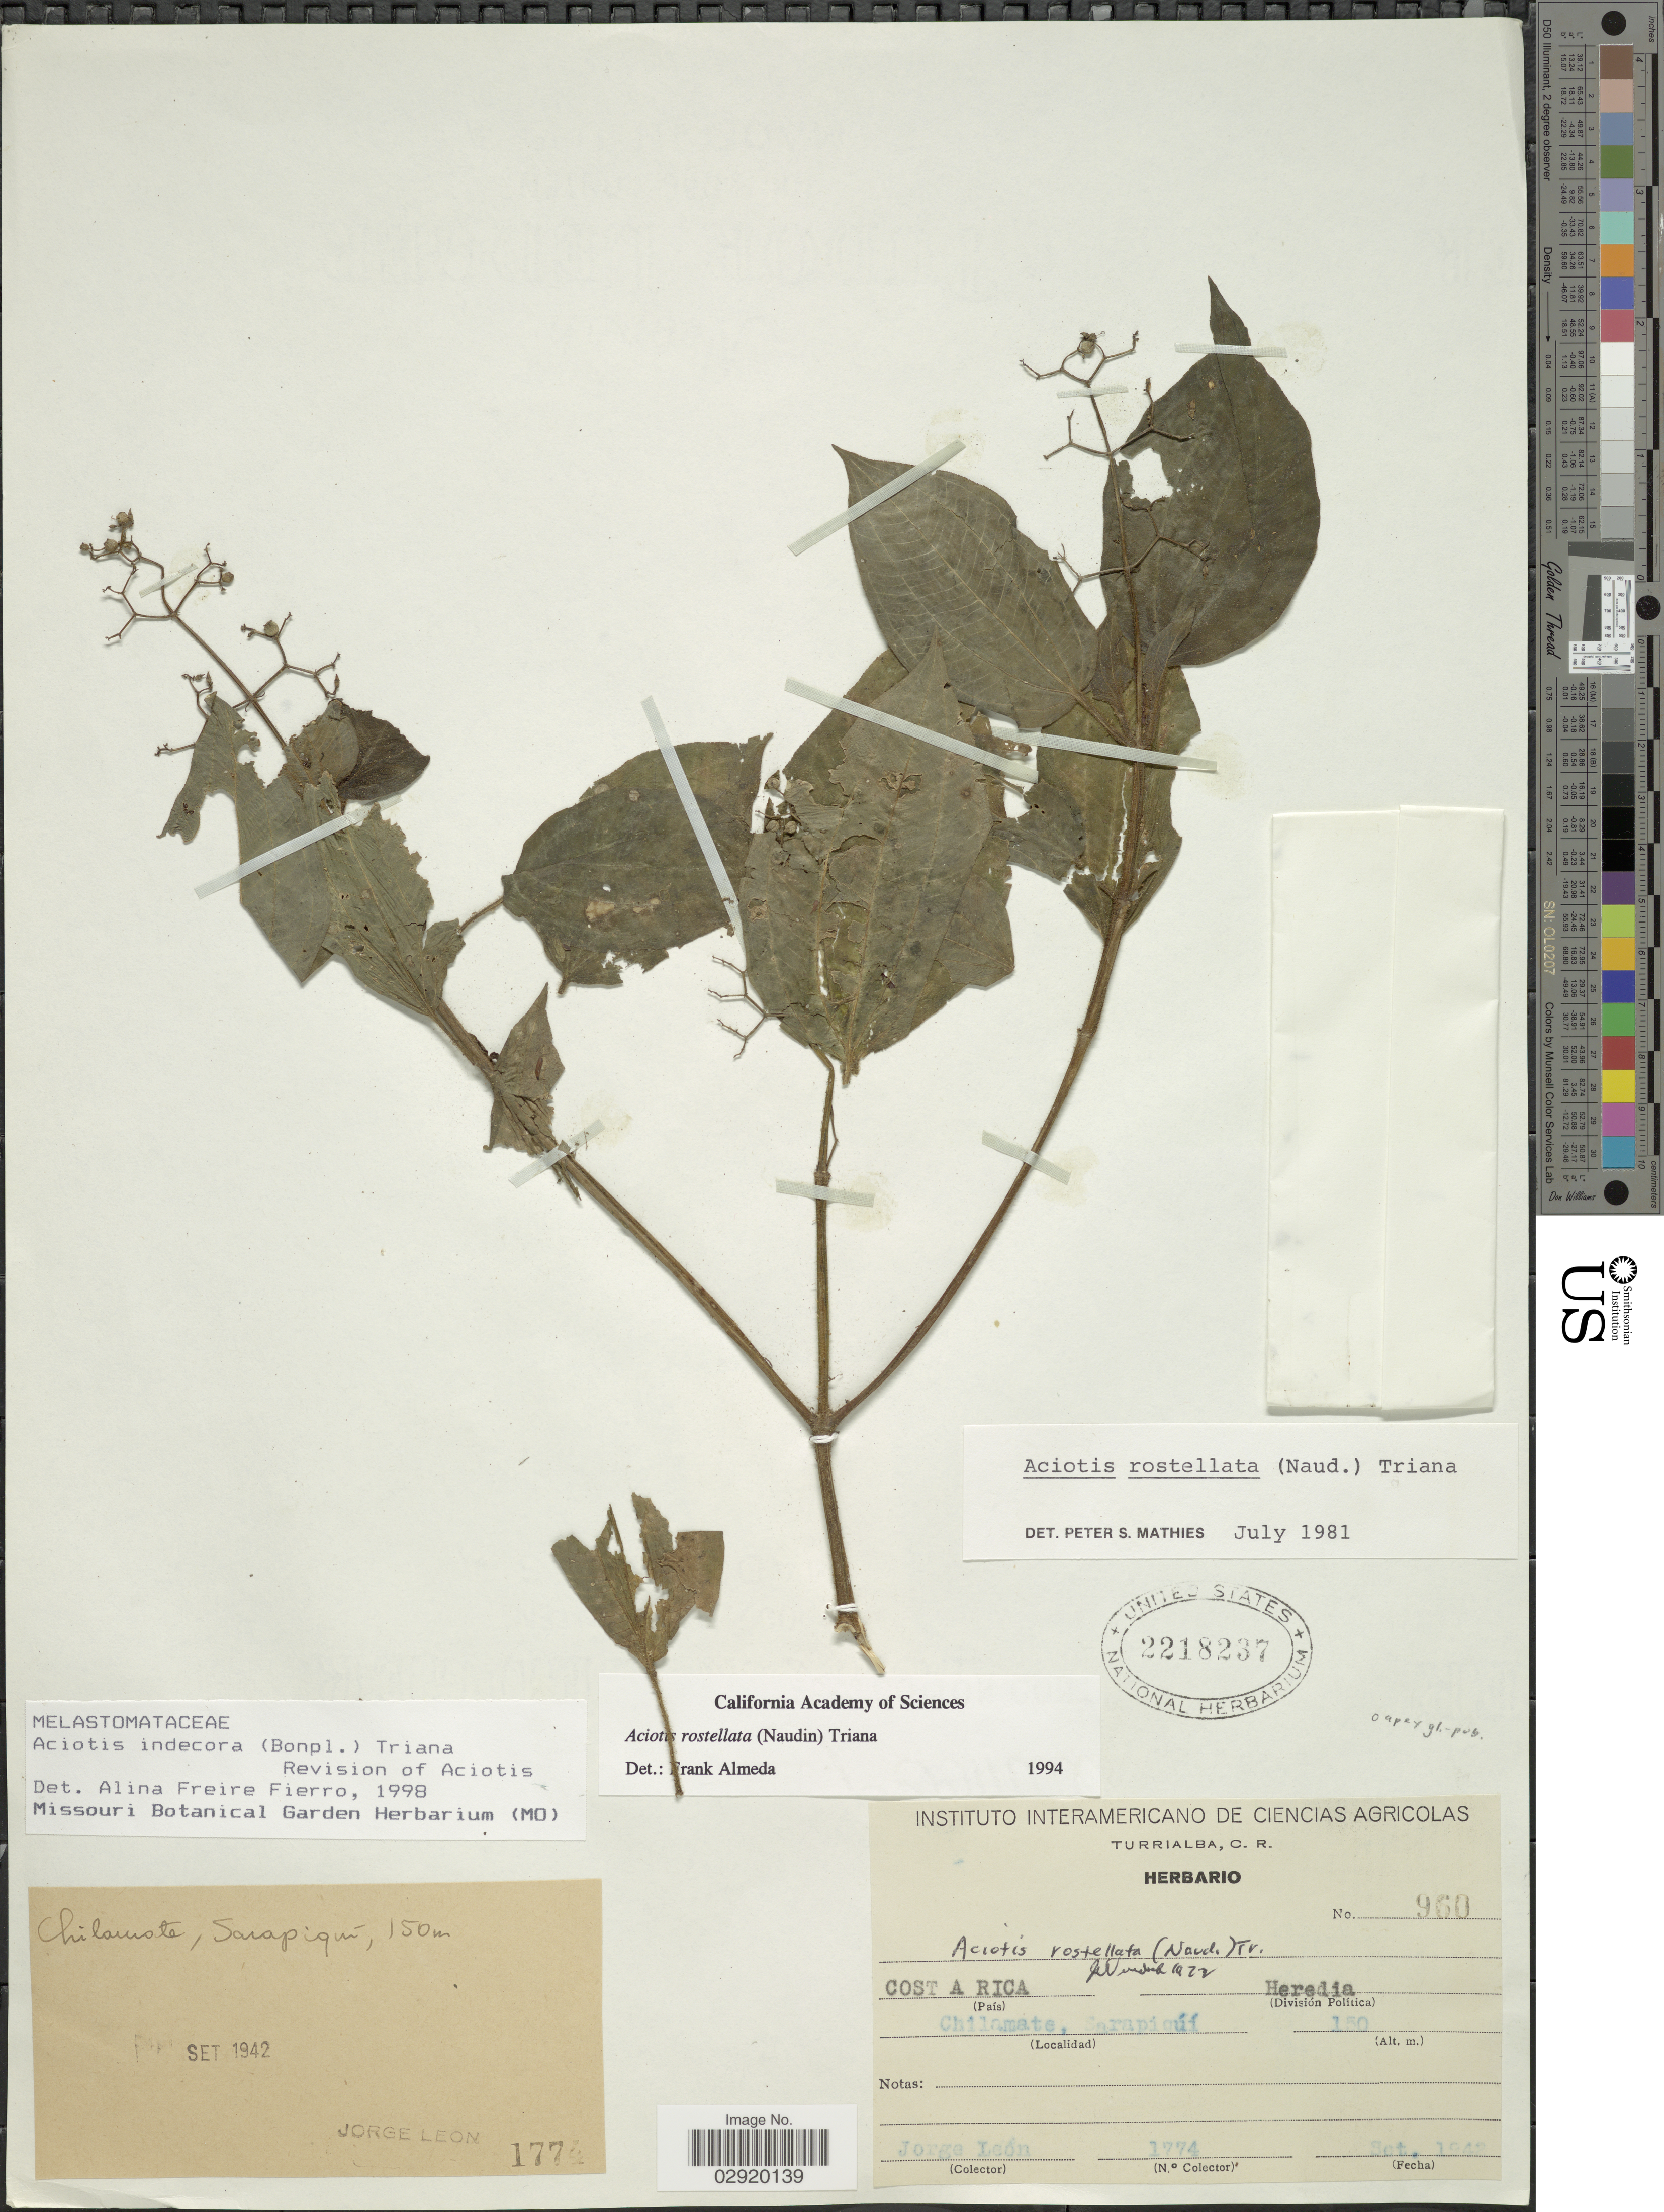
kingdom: Plantae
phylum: Tracheophyta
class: Magnoliopsida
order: Myrtales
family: Melastomataceae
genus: Aciotis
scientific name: Aciotis indecora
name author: (Bonpl.) Triana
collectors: J. León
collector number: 1774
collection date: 1942-09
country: Costa Rica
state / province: Heredia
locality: Chilamate, Sarapiqúí.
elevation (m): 150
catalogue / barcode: US 2218237